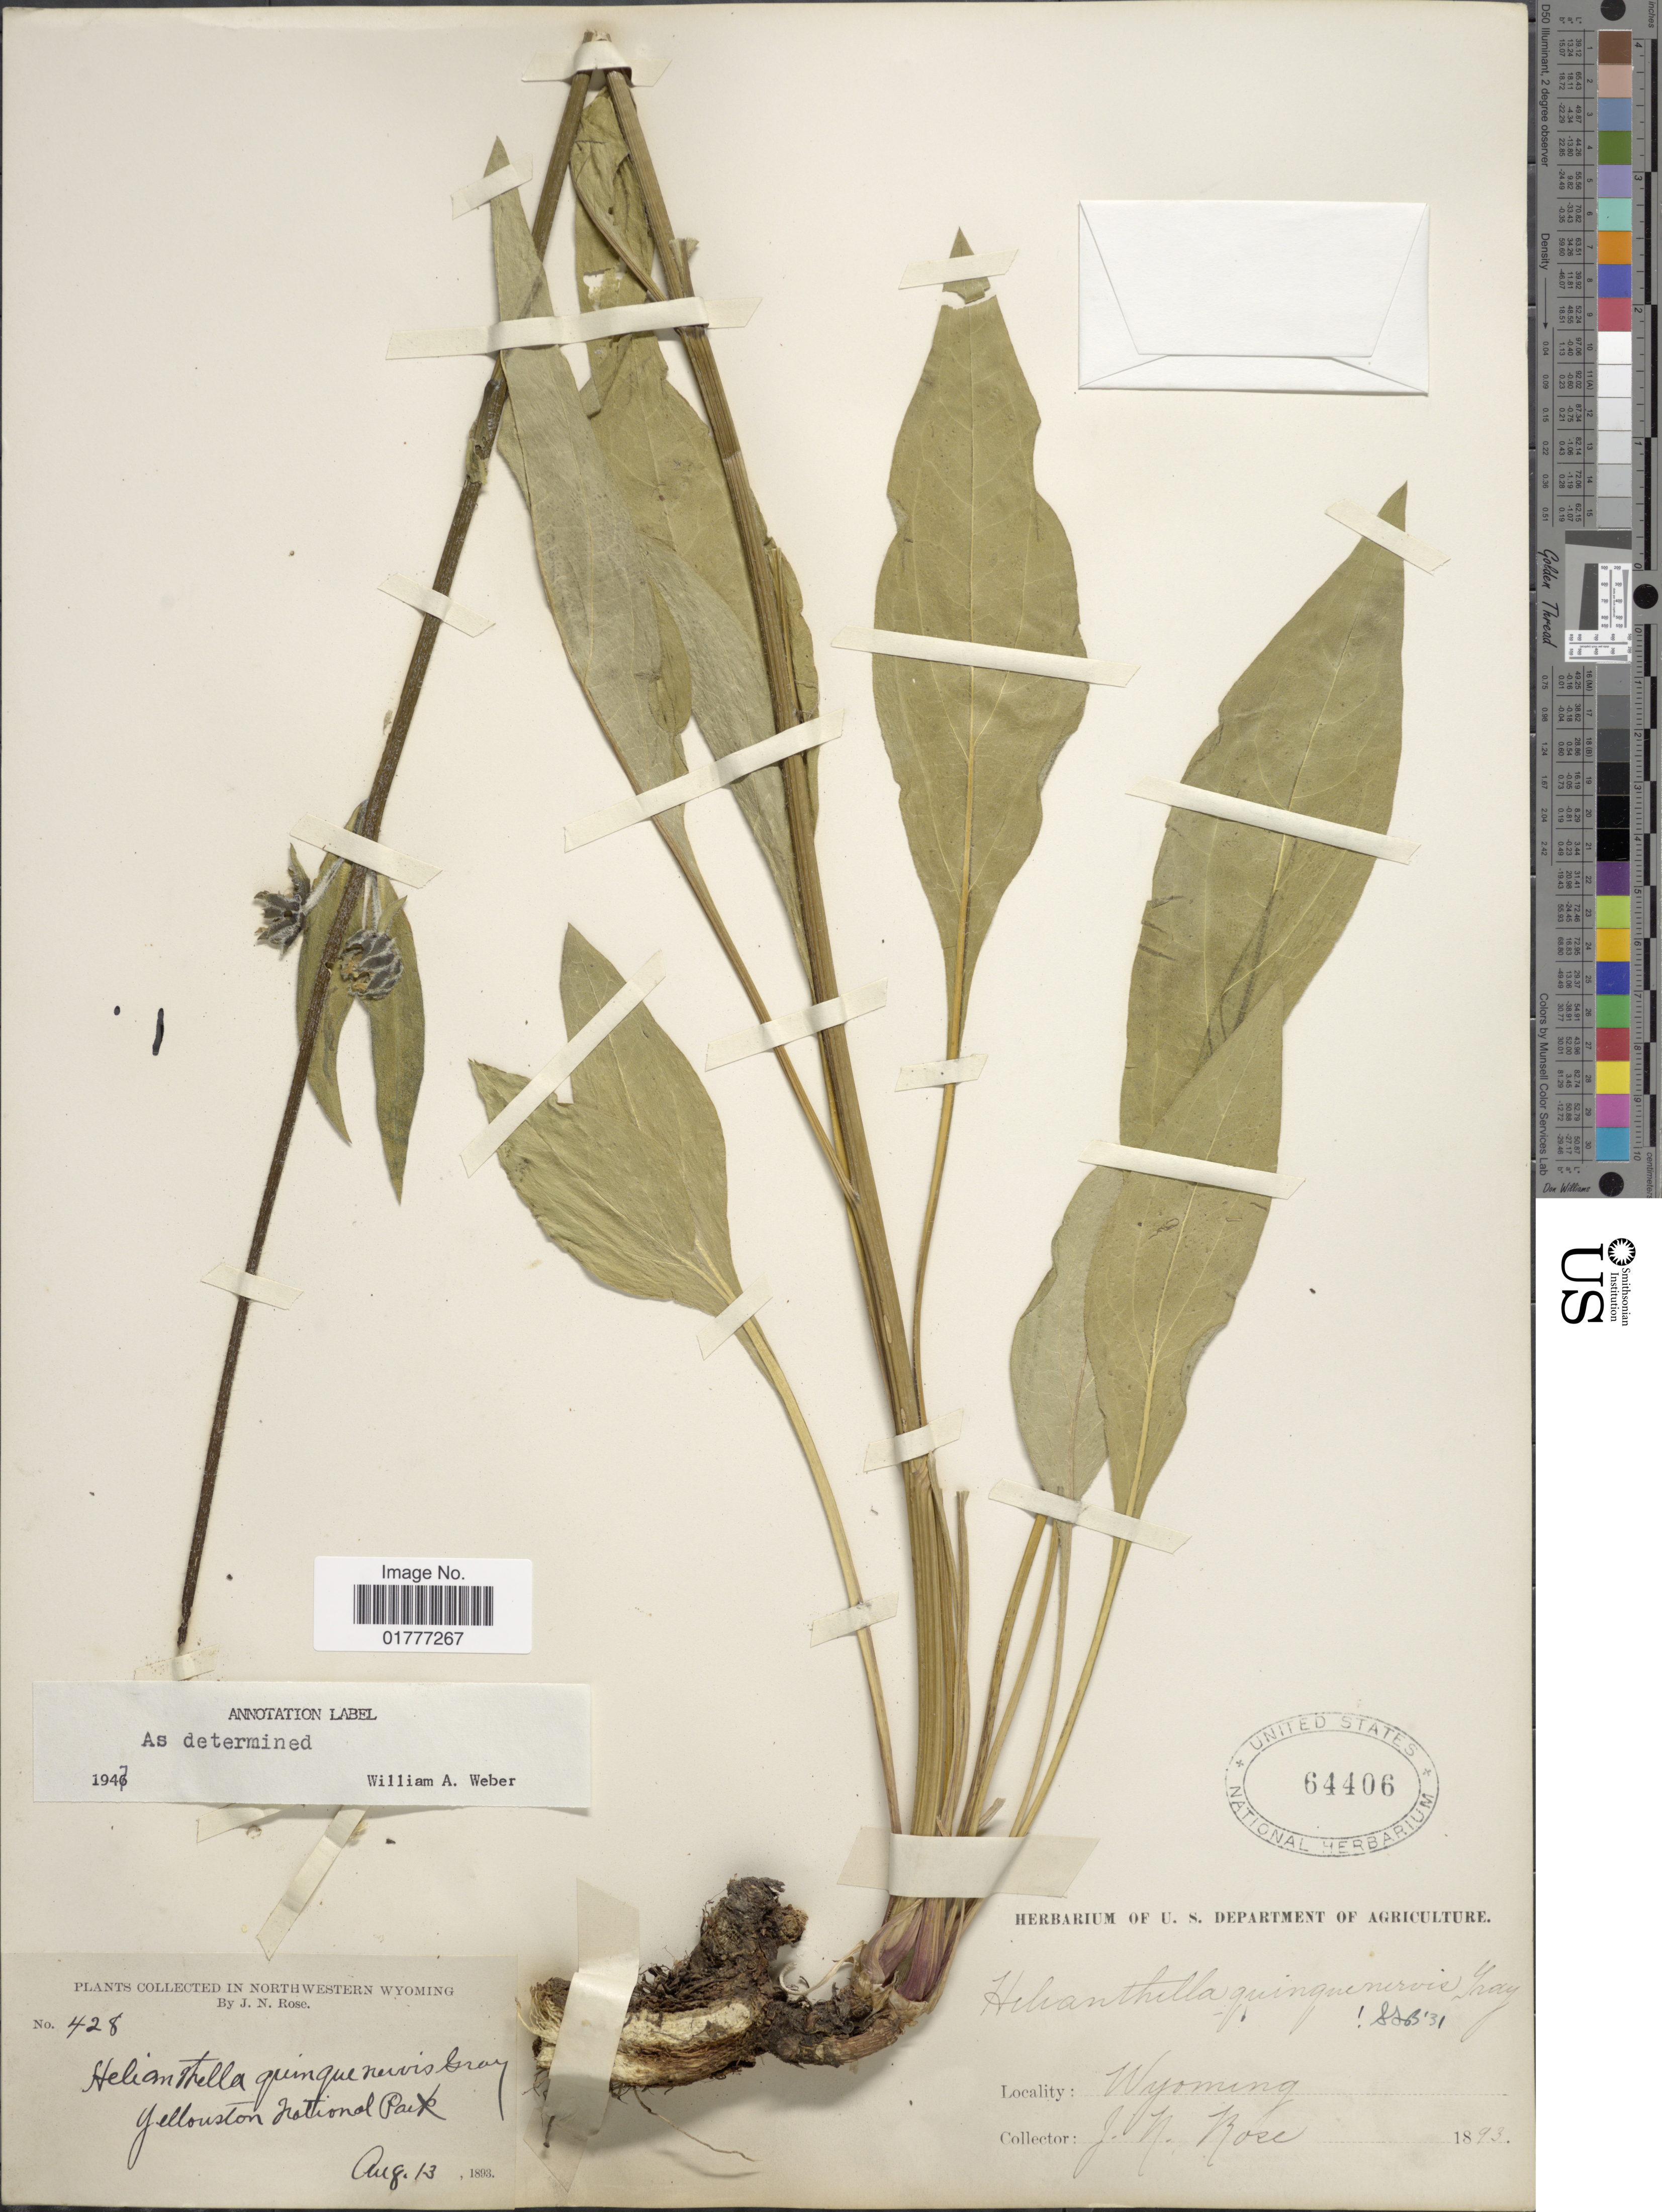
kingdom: Plantae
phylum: Tracheophyta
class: Magnoliopsida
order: Asterales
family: Asteraceae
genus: Helianthella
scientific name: Helianthella quinquenervis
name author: (Hook.) A. Gray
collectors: J. N. Rose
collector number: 428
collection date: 1893-08-13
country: United States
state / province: Wyoming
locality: Yellowstone National Park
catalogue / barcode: US 64409